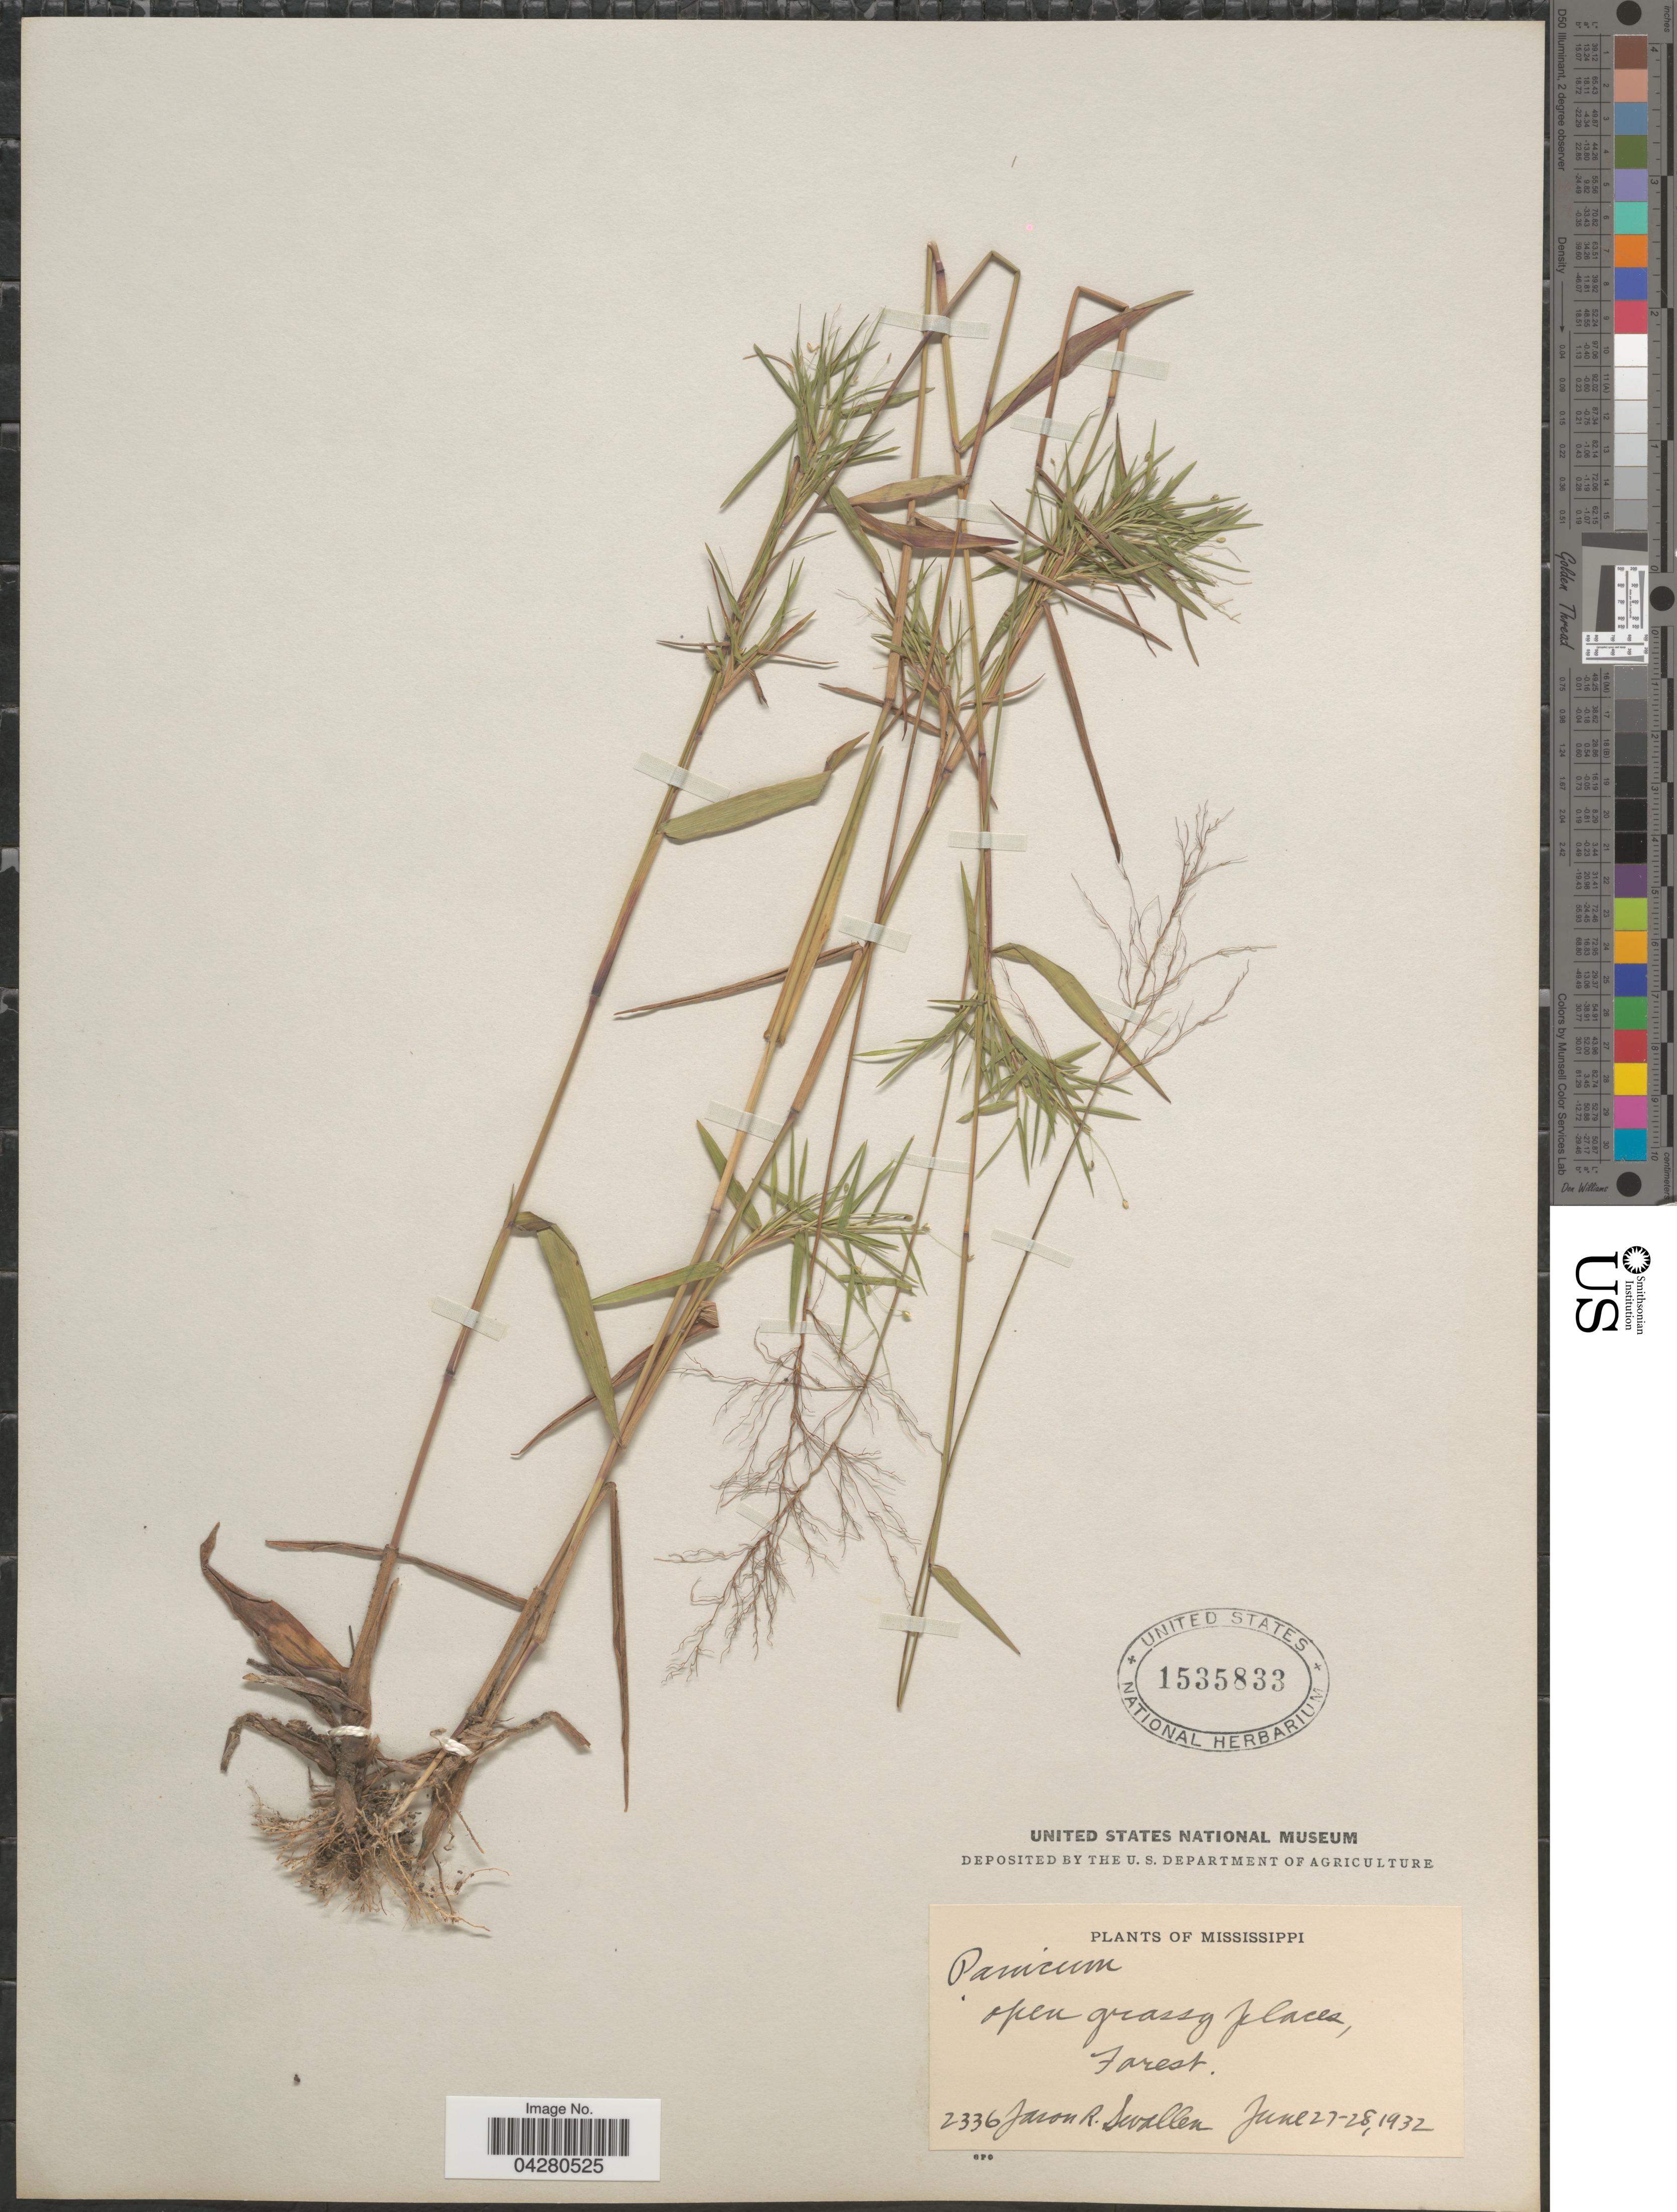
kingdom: Plantae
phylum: Tracheophyta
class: Liliopsida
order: Poales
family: Poaceae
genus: Dichanthelium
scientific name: Dichanthelium dichotomum var. dichotomum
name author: (L.) Gould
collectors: J. R. Swallen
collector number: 2336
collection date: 1932-06-27/1932-06-28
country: United States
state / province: Mississippi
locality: Open grassy places, Forest.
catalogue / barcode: US 1535833